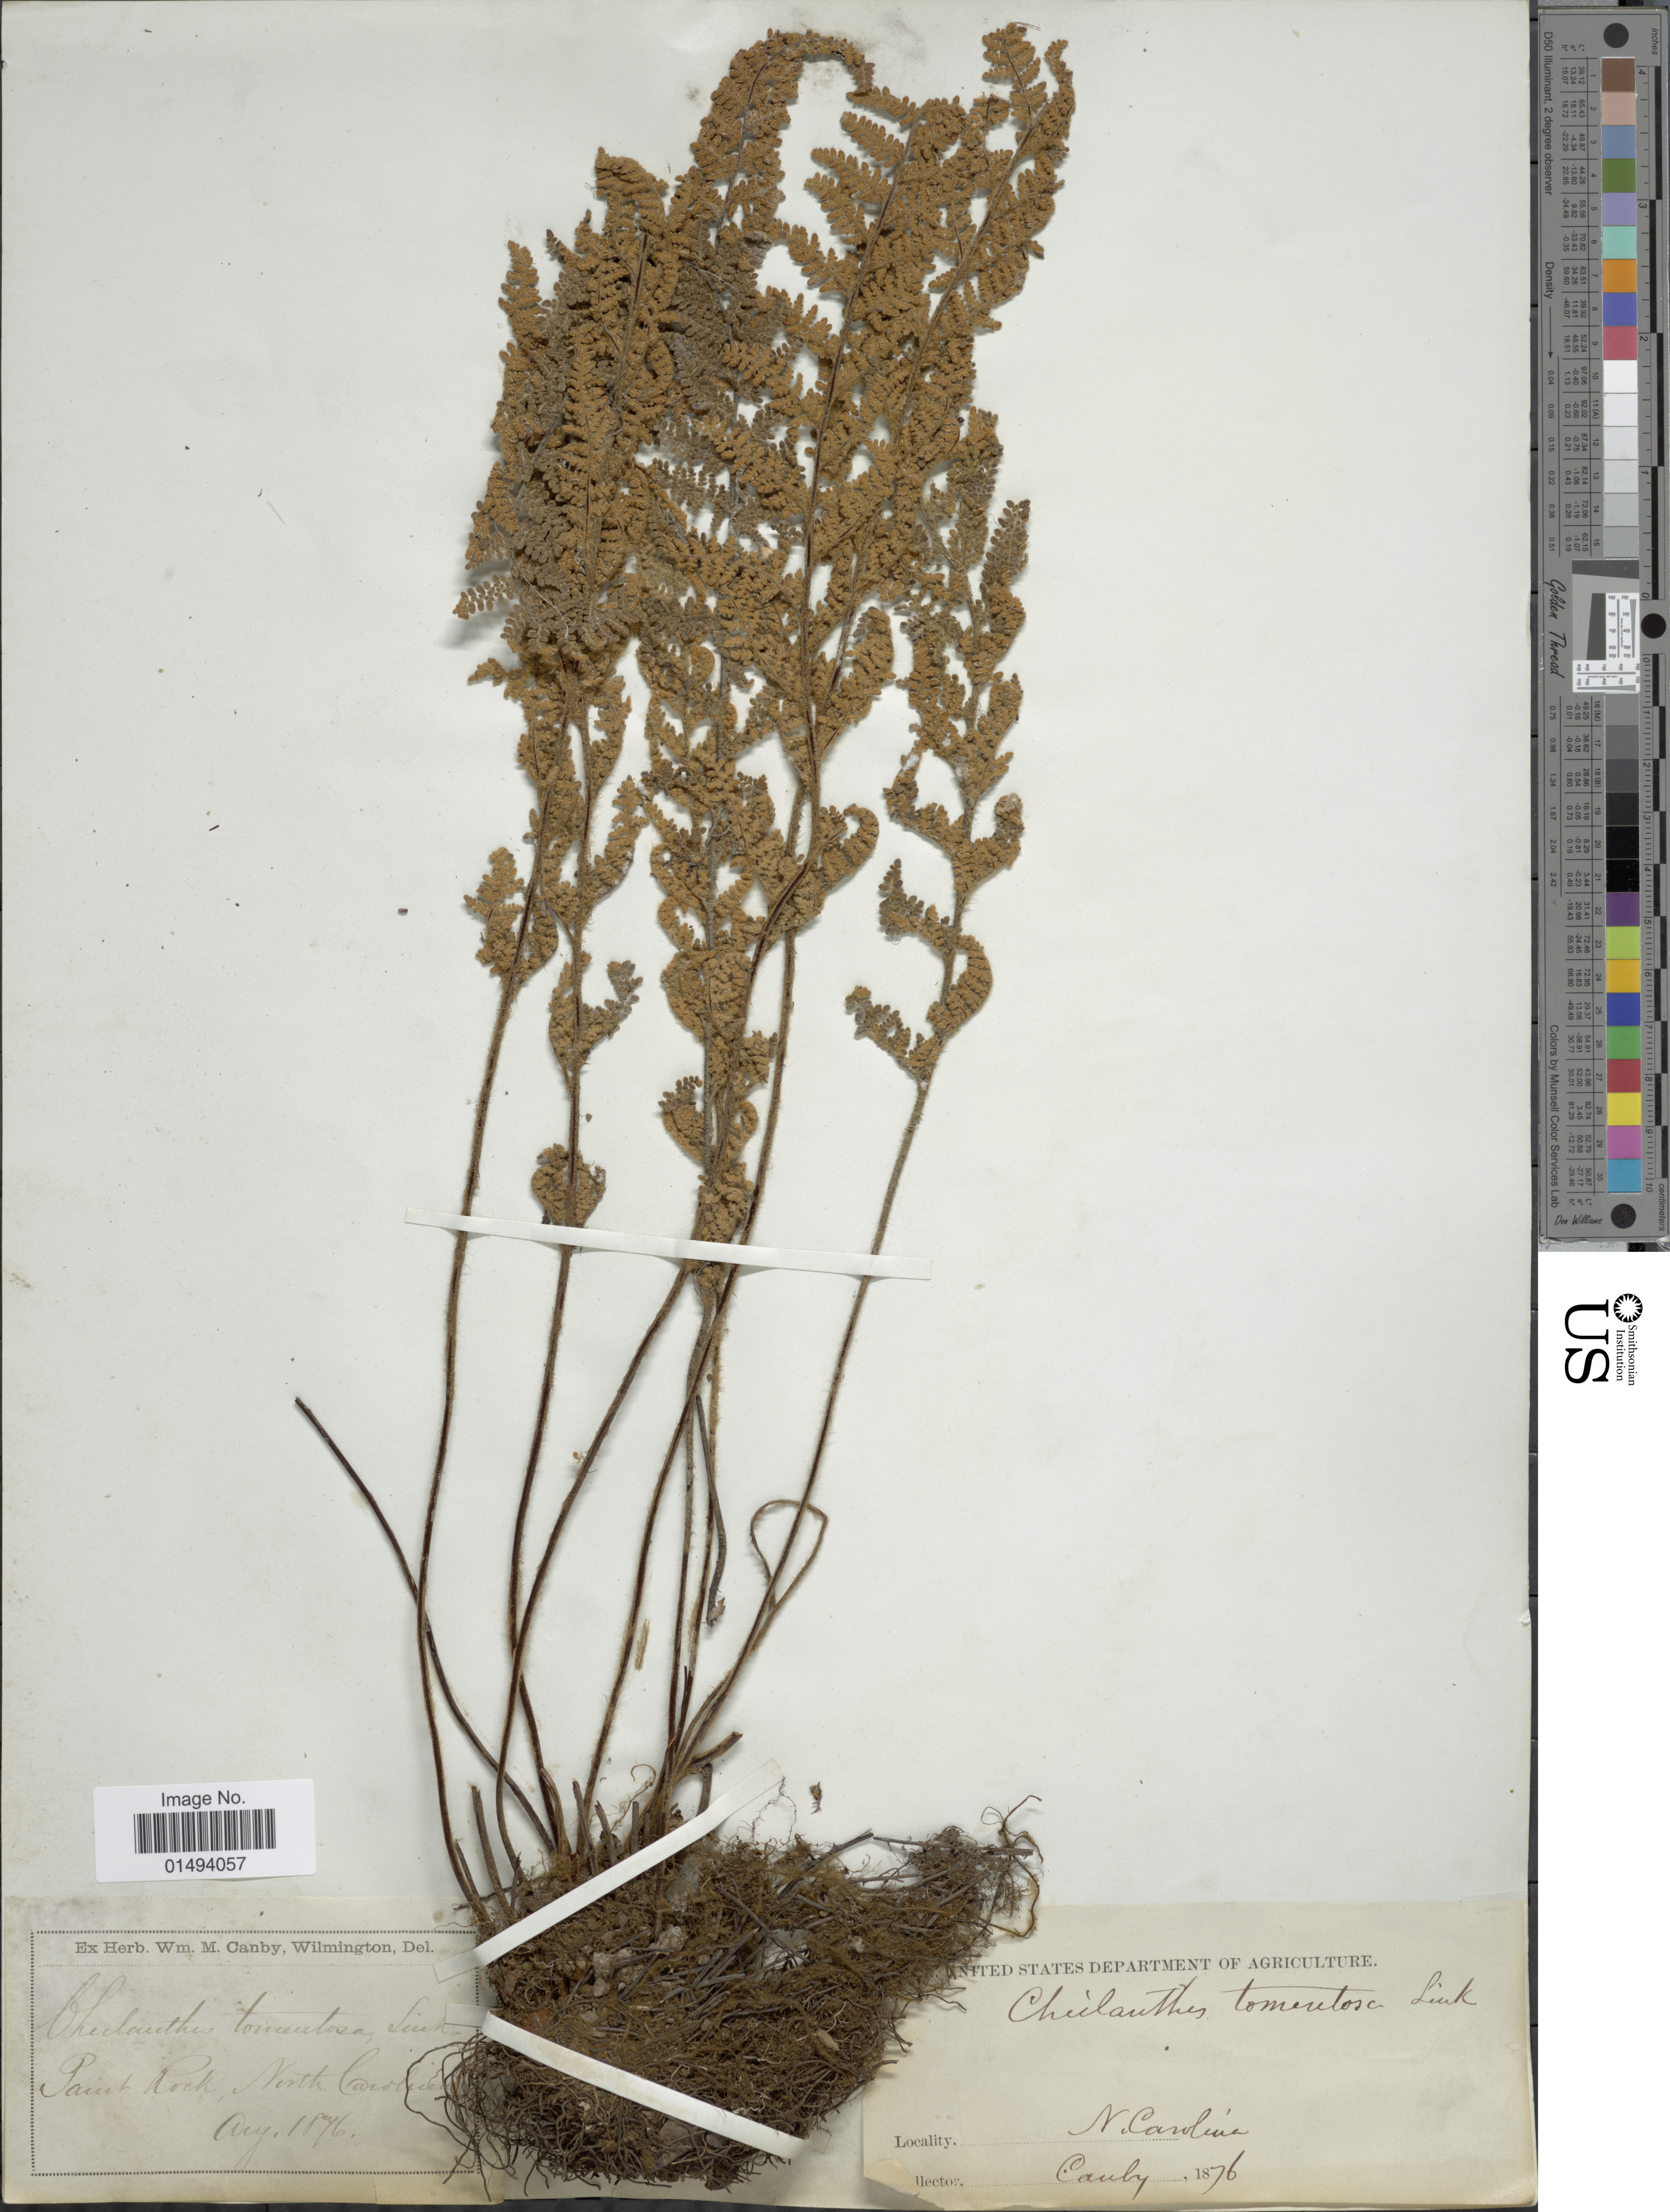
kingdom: Plantae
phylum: Tracheophyta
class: Polypodiopsida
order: Polypodiales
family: Pteridaceae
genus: Myriopteris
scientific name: Myriopteris tomentosa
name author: (Link) Fée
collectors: Cauby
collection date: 1876-08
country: United States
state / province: North Carolina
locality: Paint Rock